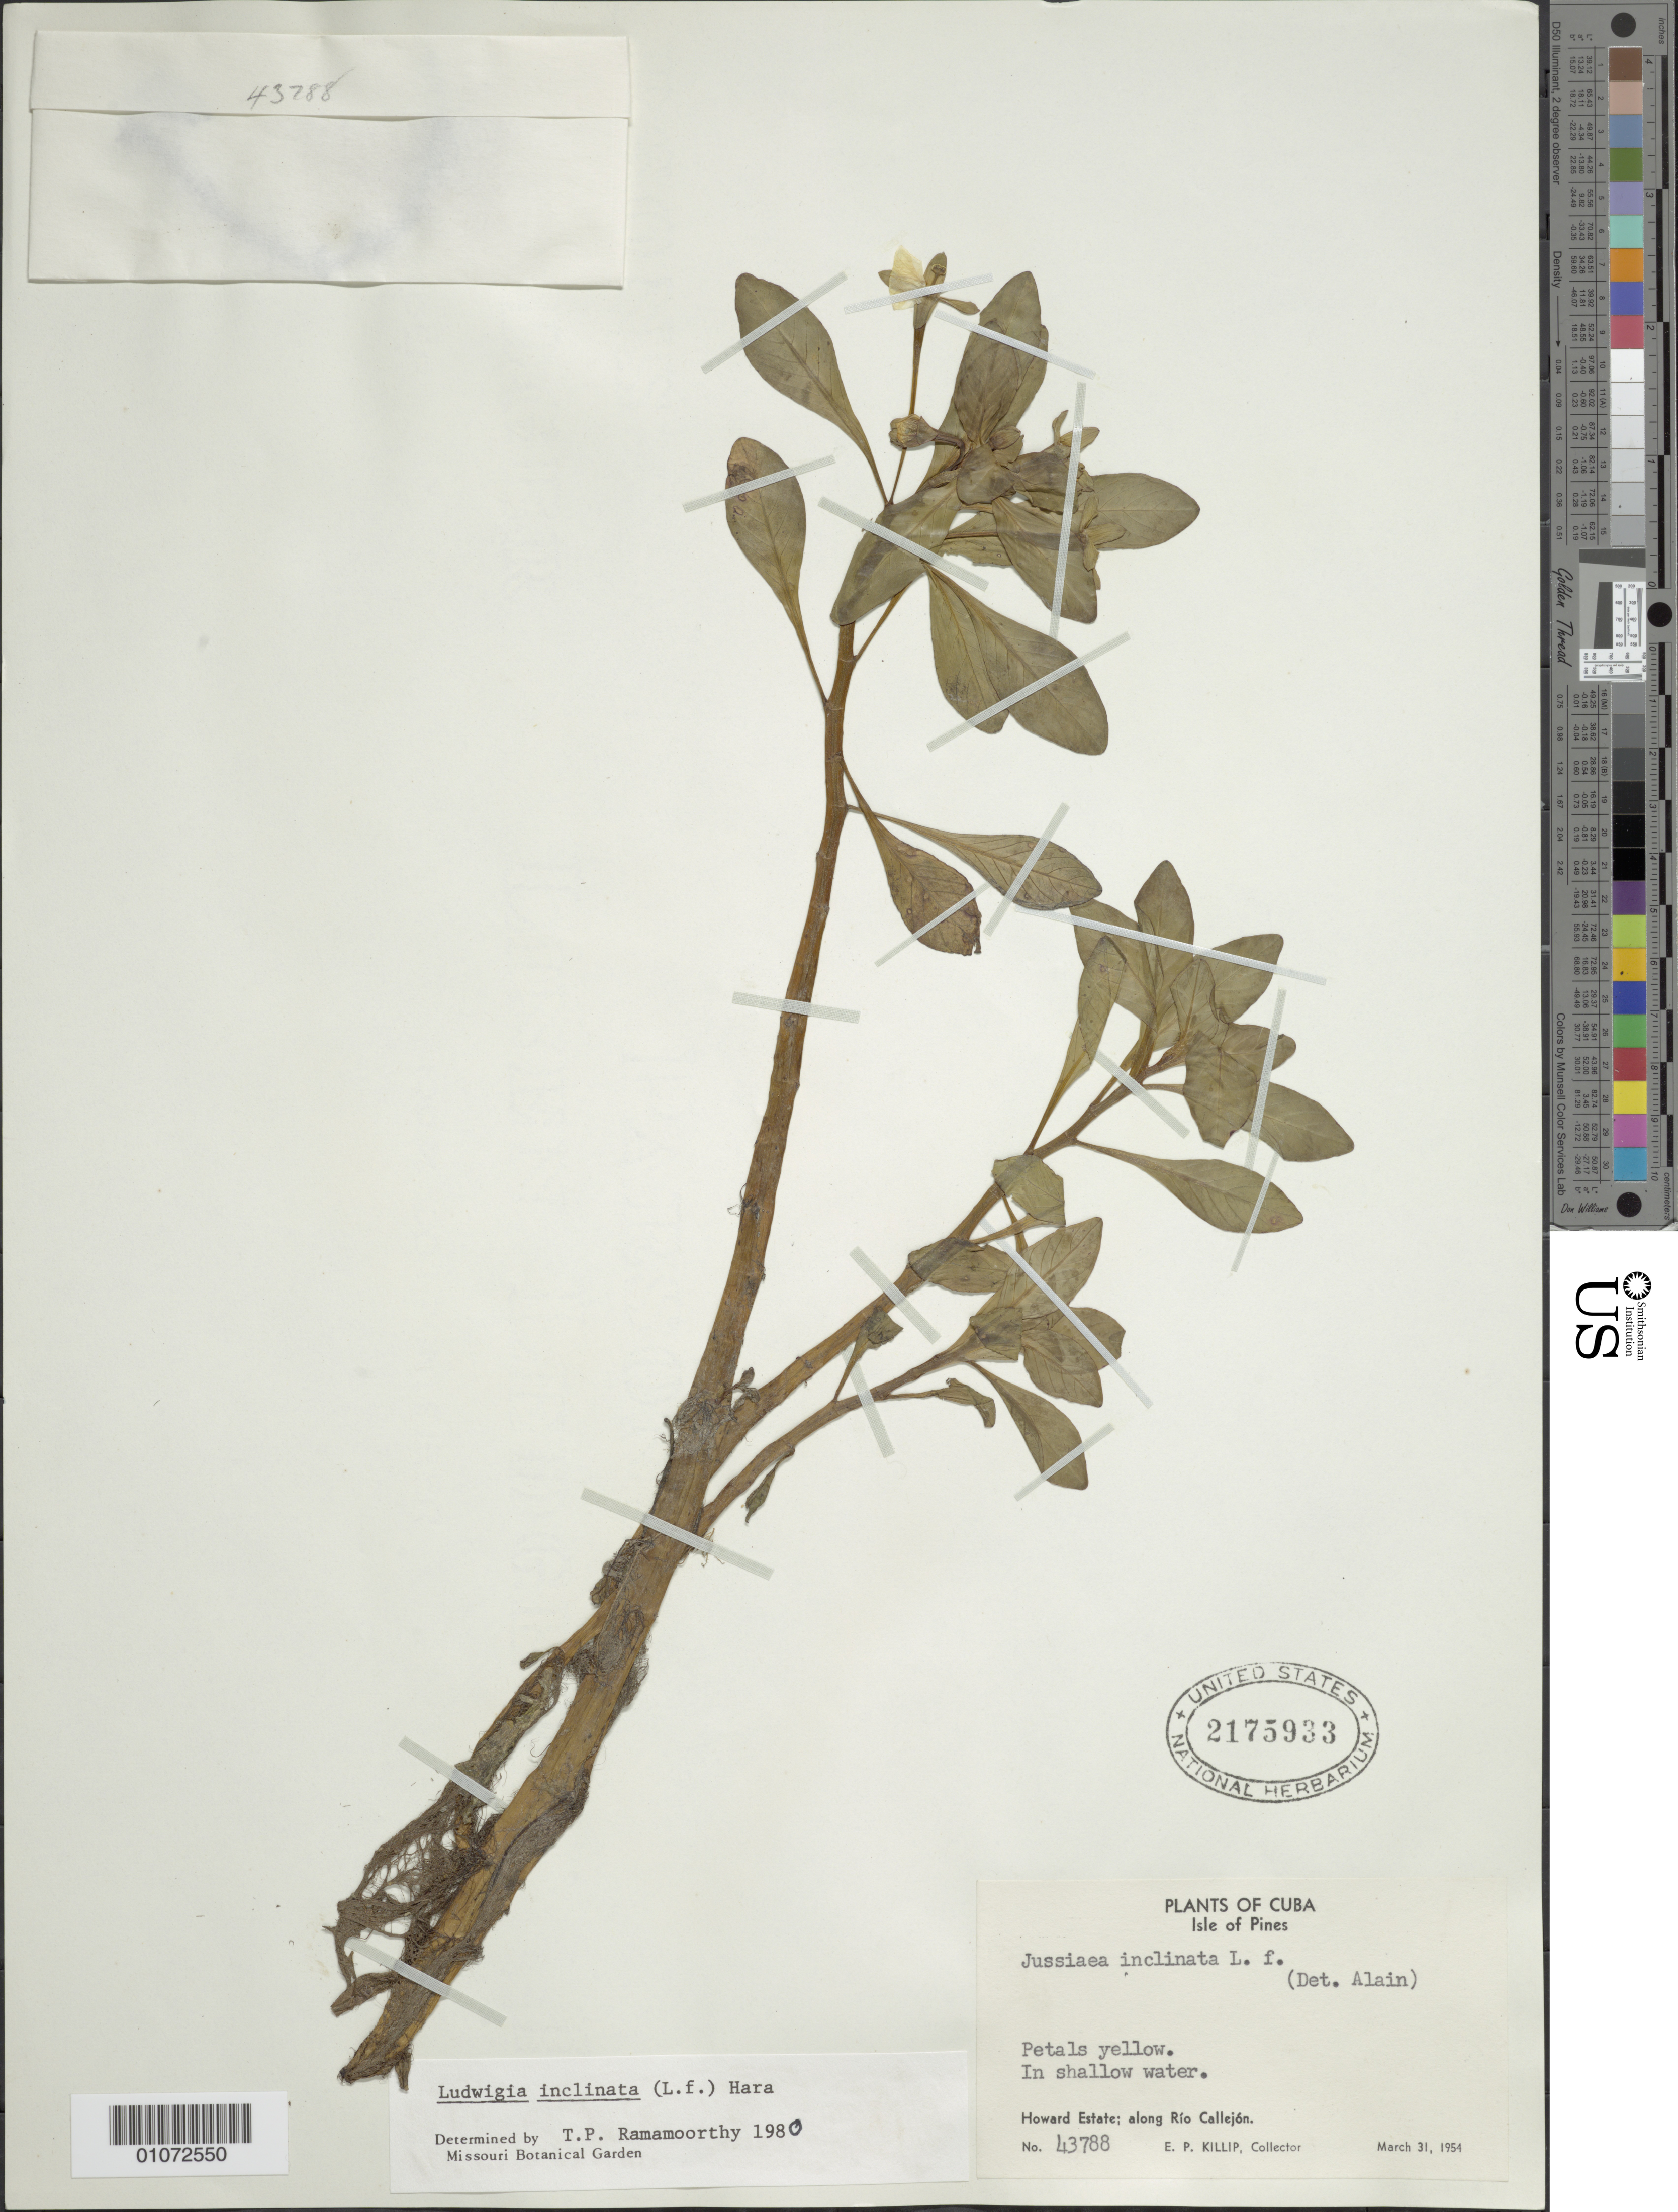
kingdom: Plantae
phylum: Tracheophyta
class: Magnoliopsida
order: Myrtales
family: Onagraceae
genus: Ludwigia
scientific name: Ludwigia inclinata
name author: (L. f.) M. Gómez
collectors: E. P. Killip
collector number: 43788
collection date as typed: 31 Mar 1954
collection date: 1954-03-31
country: Cuba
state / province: Isla de La Juventud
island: Isla de la Juventud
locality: Howard Estate, along Rio Callejon, in shallow water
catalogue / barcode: US 2175933